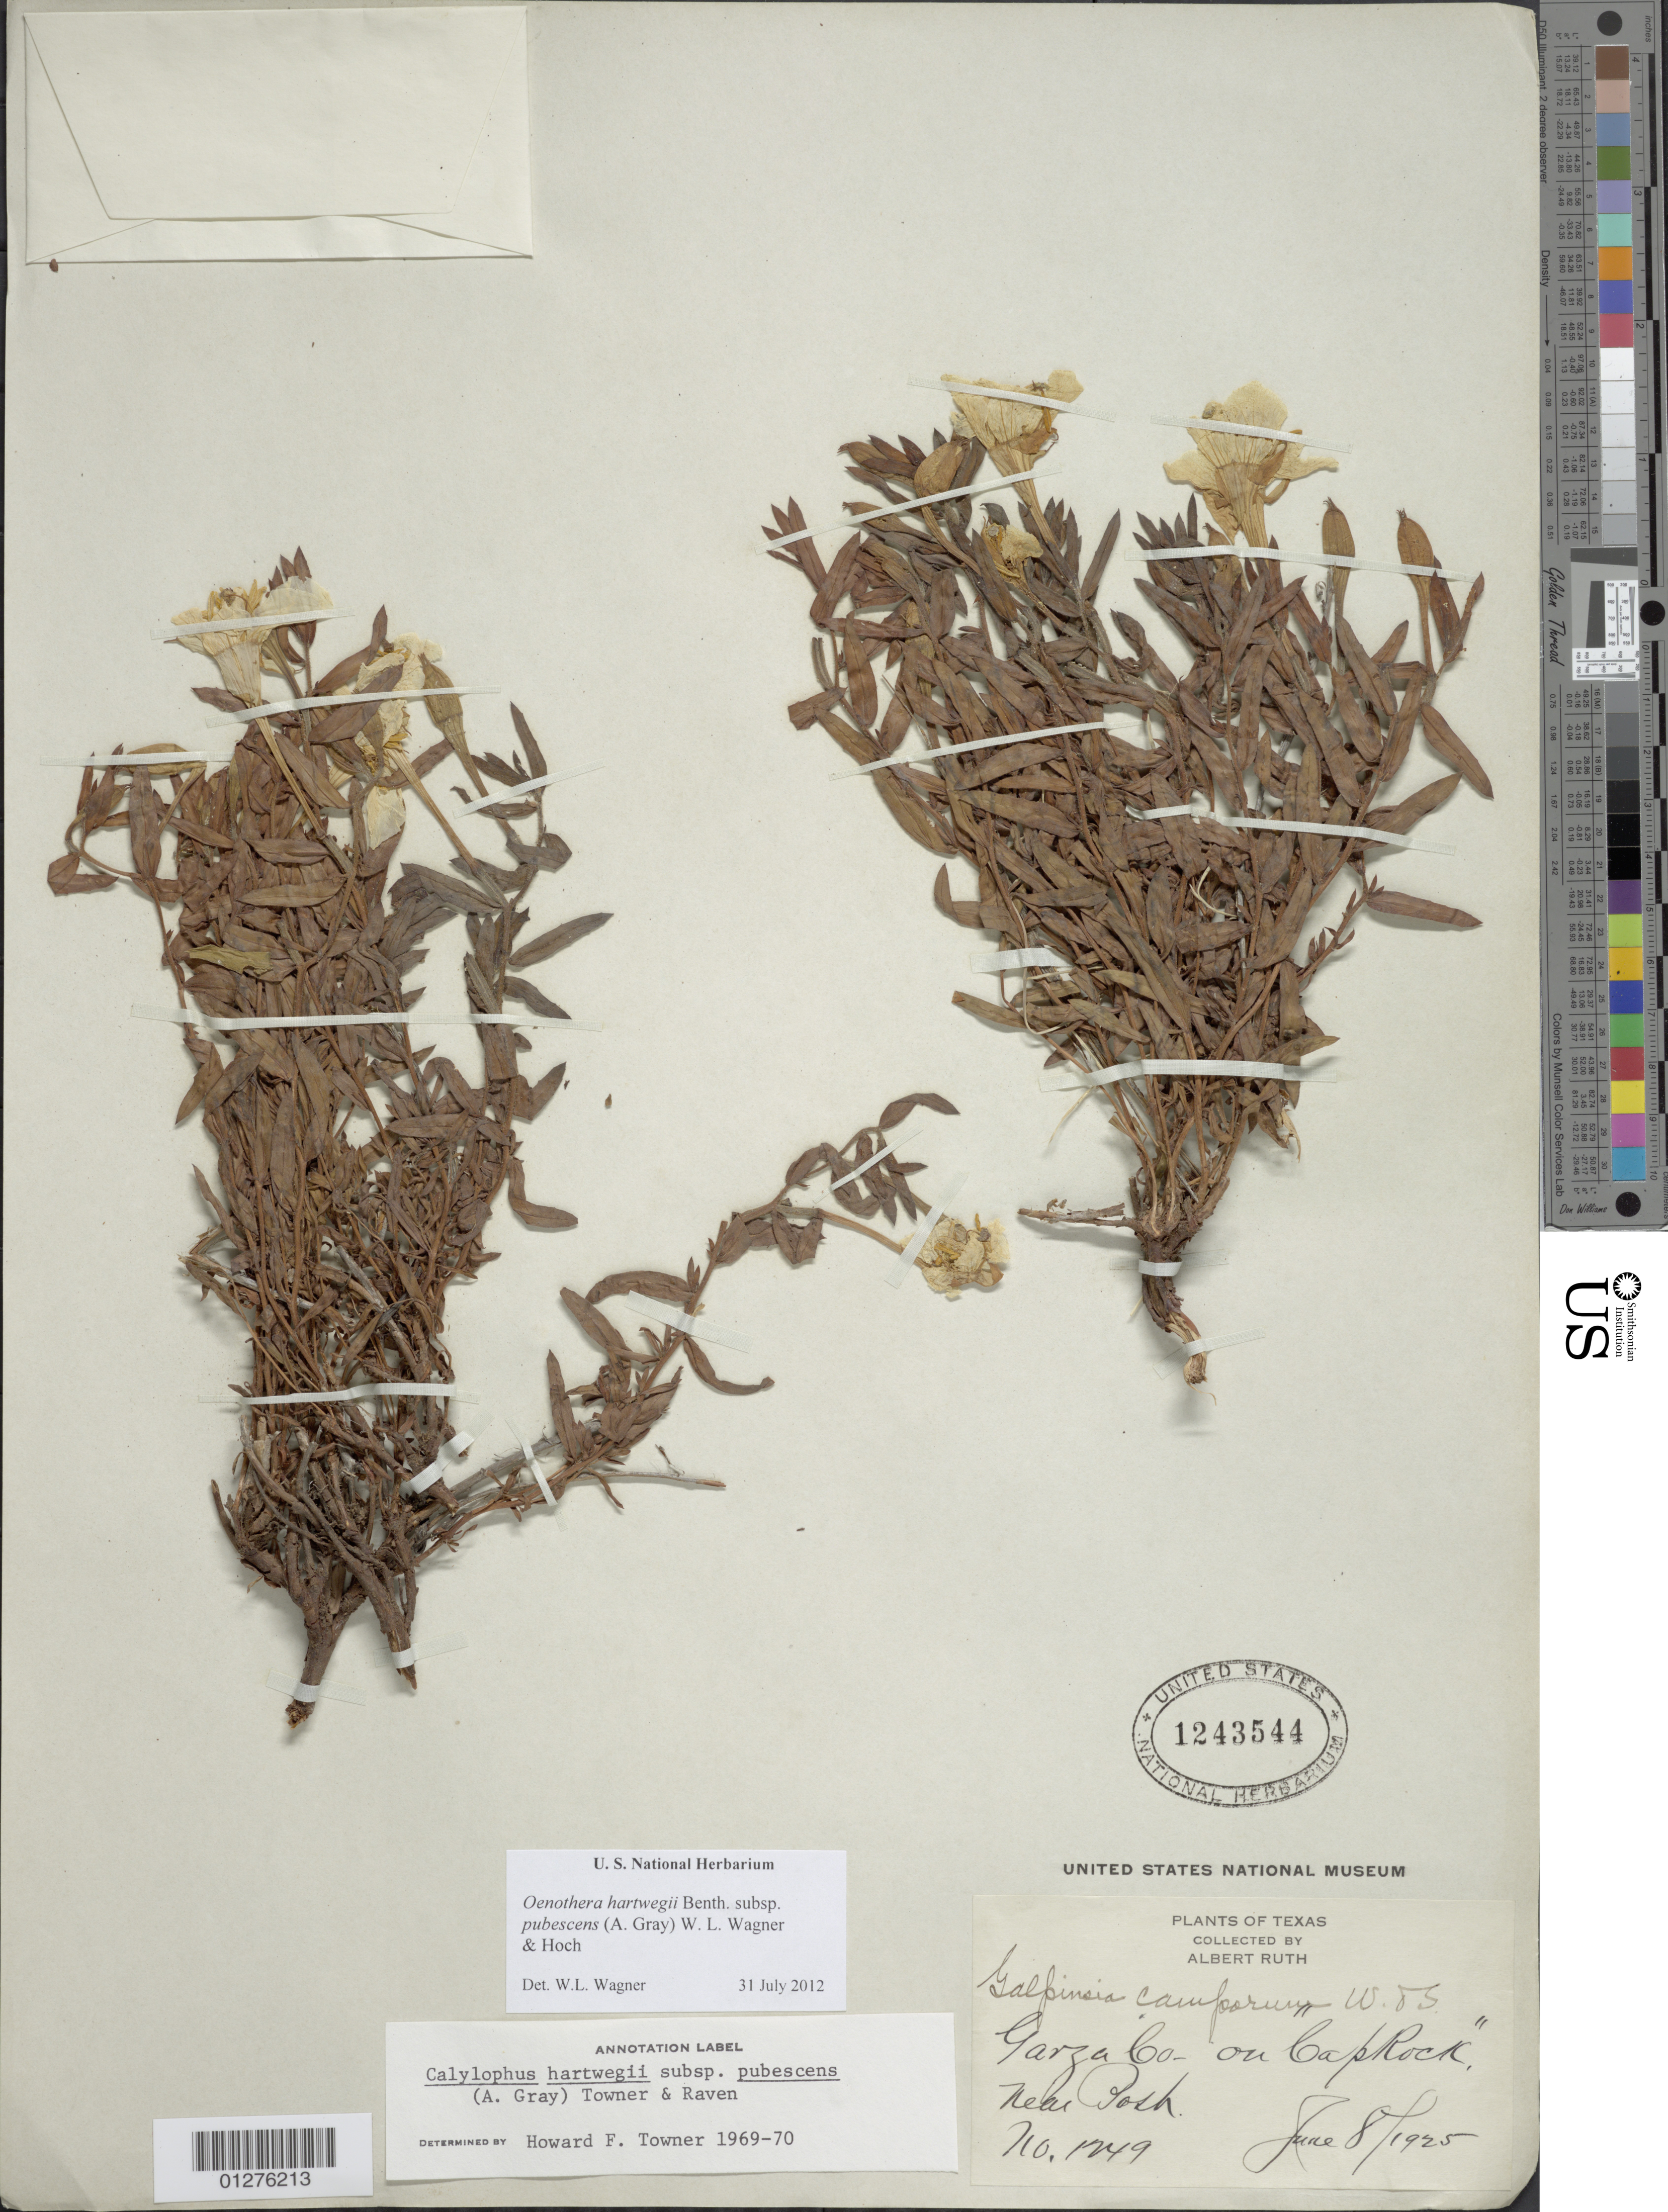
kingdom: Plantae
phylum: Tracheophyta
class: Magnoliopsida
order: Myrtales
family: Onagraceae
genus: Oenothera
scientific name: Oenothera hartwegii subsp. pubescens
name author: (A. Gray) W.L. Wagner & Hoch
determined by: Wagner, W. L., (BOT), Smithsonian Institution - National Museum of Natural History (UNITED STATES)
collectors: A. Ruth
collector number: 1249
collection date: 1925-06-08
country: United States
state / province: Texas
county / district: Garza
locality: On Gaprock near Posh.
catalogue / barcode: US 1243544